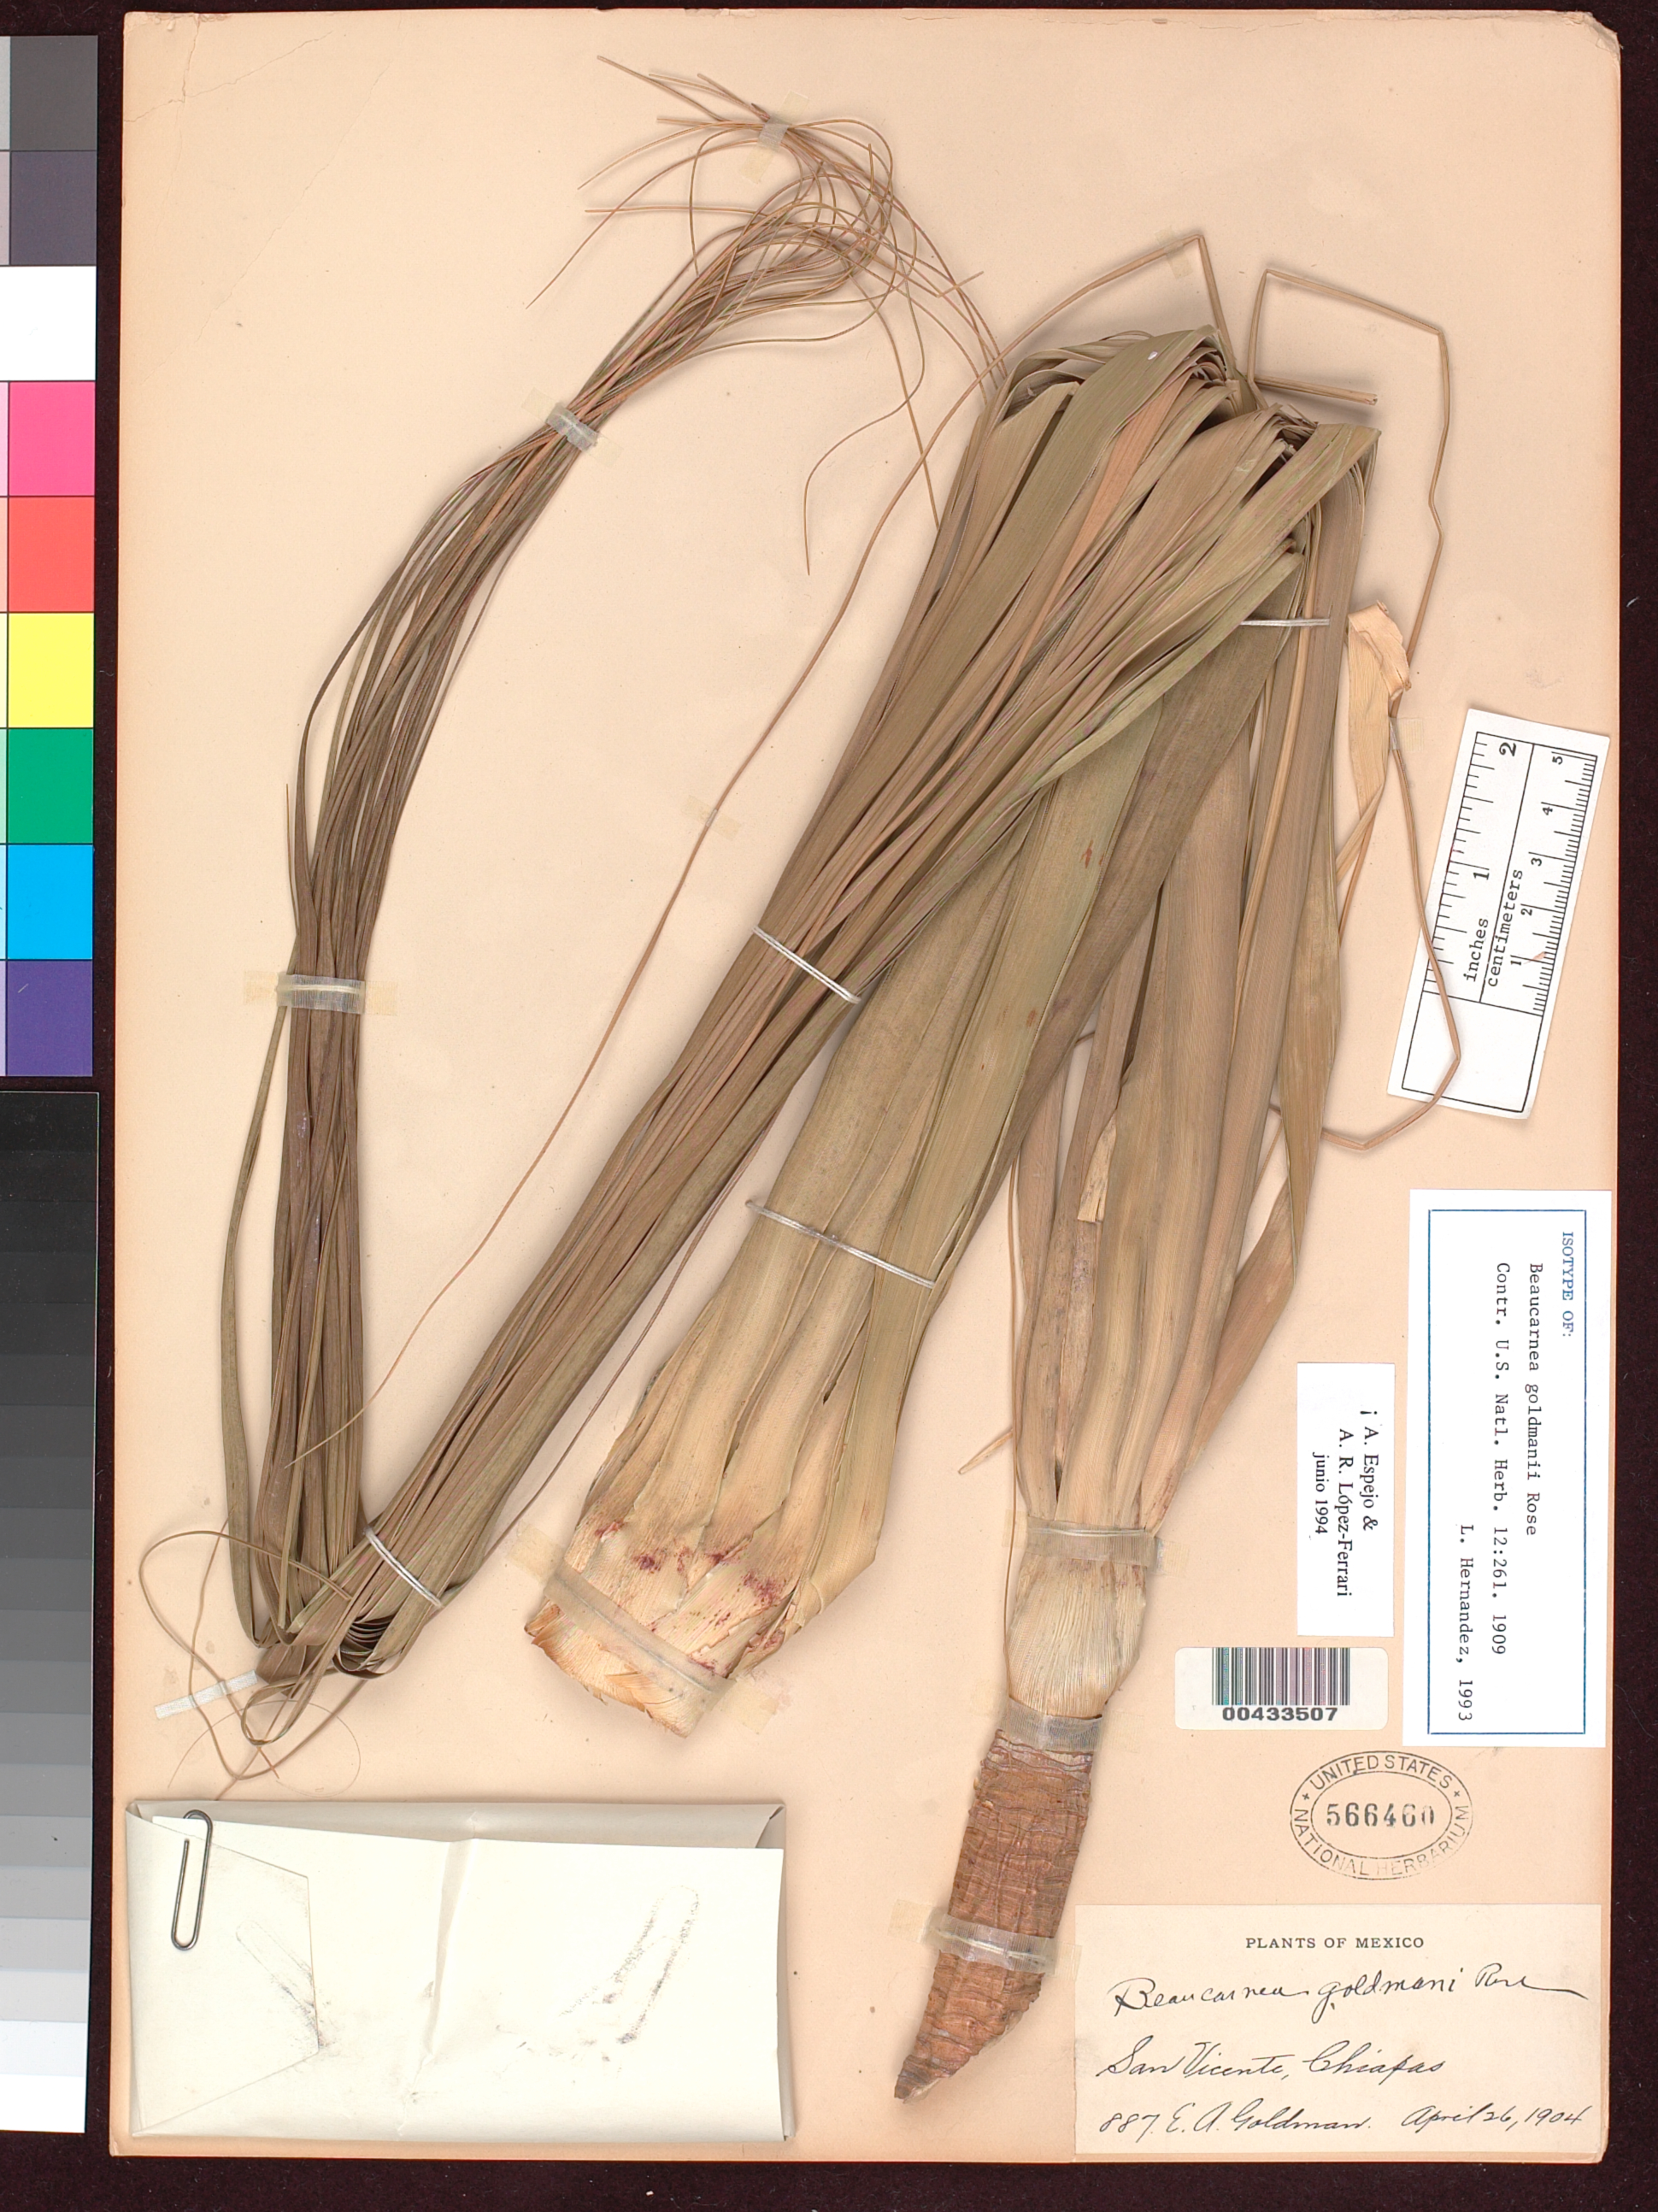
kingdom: Plantae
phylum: Tracheophyta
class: Liliopsida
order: Asparagales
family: Asparagaceae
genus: Beaucarnea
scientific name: Beaucarnea goldmanii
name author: Rose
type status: Isotype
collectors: E. A. Goldman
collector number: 887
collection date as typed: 26 Apr 1904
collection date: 1904-04-26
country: Mexico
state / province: Chiapas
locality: San Vicente.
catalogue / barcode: US 566460